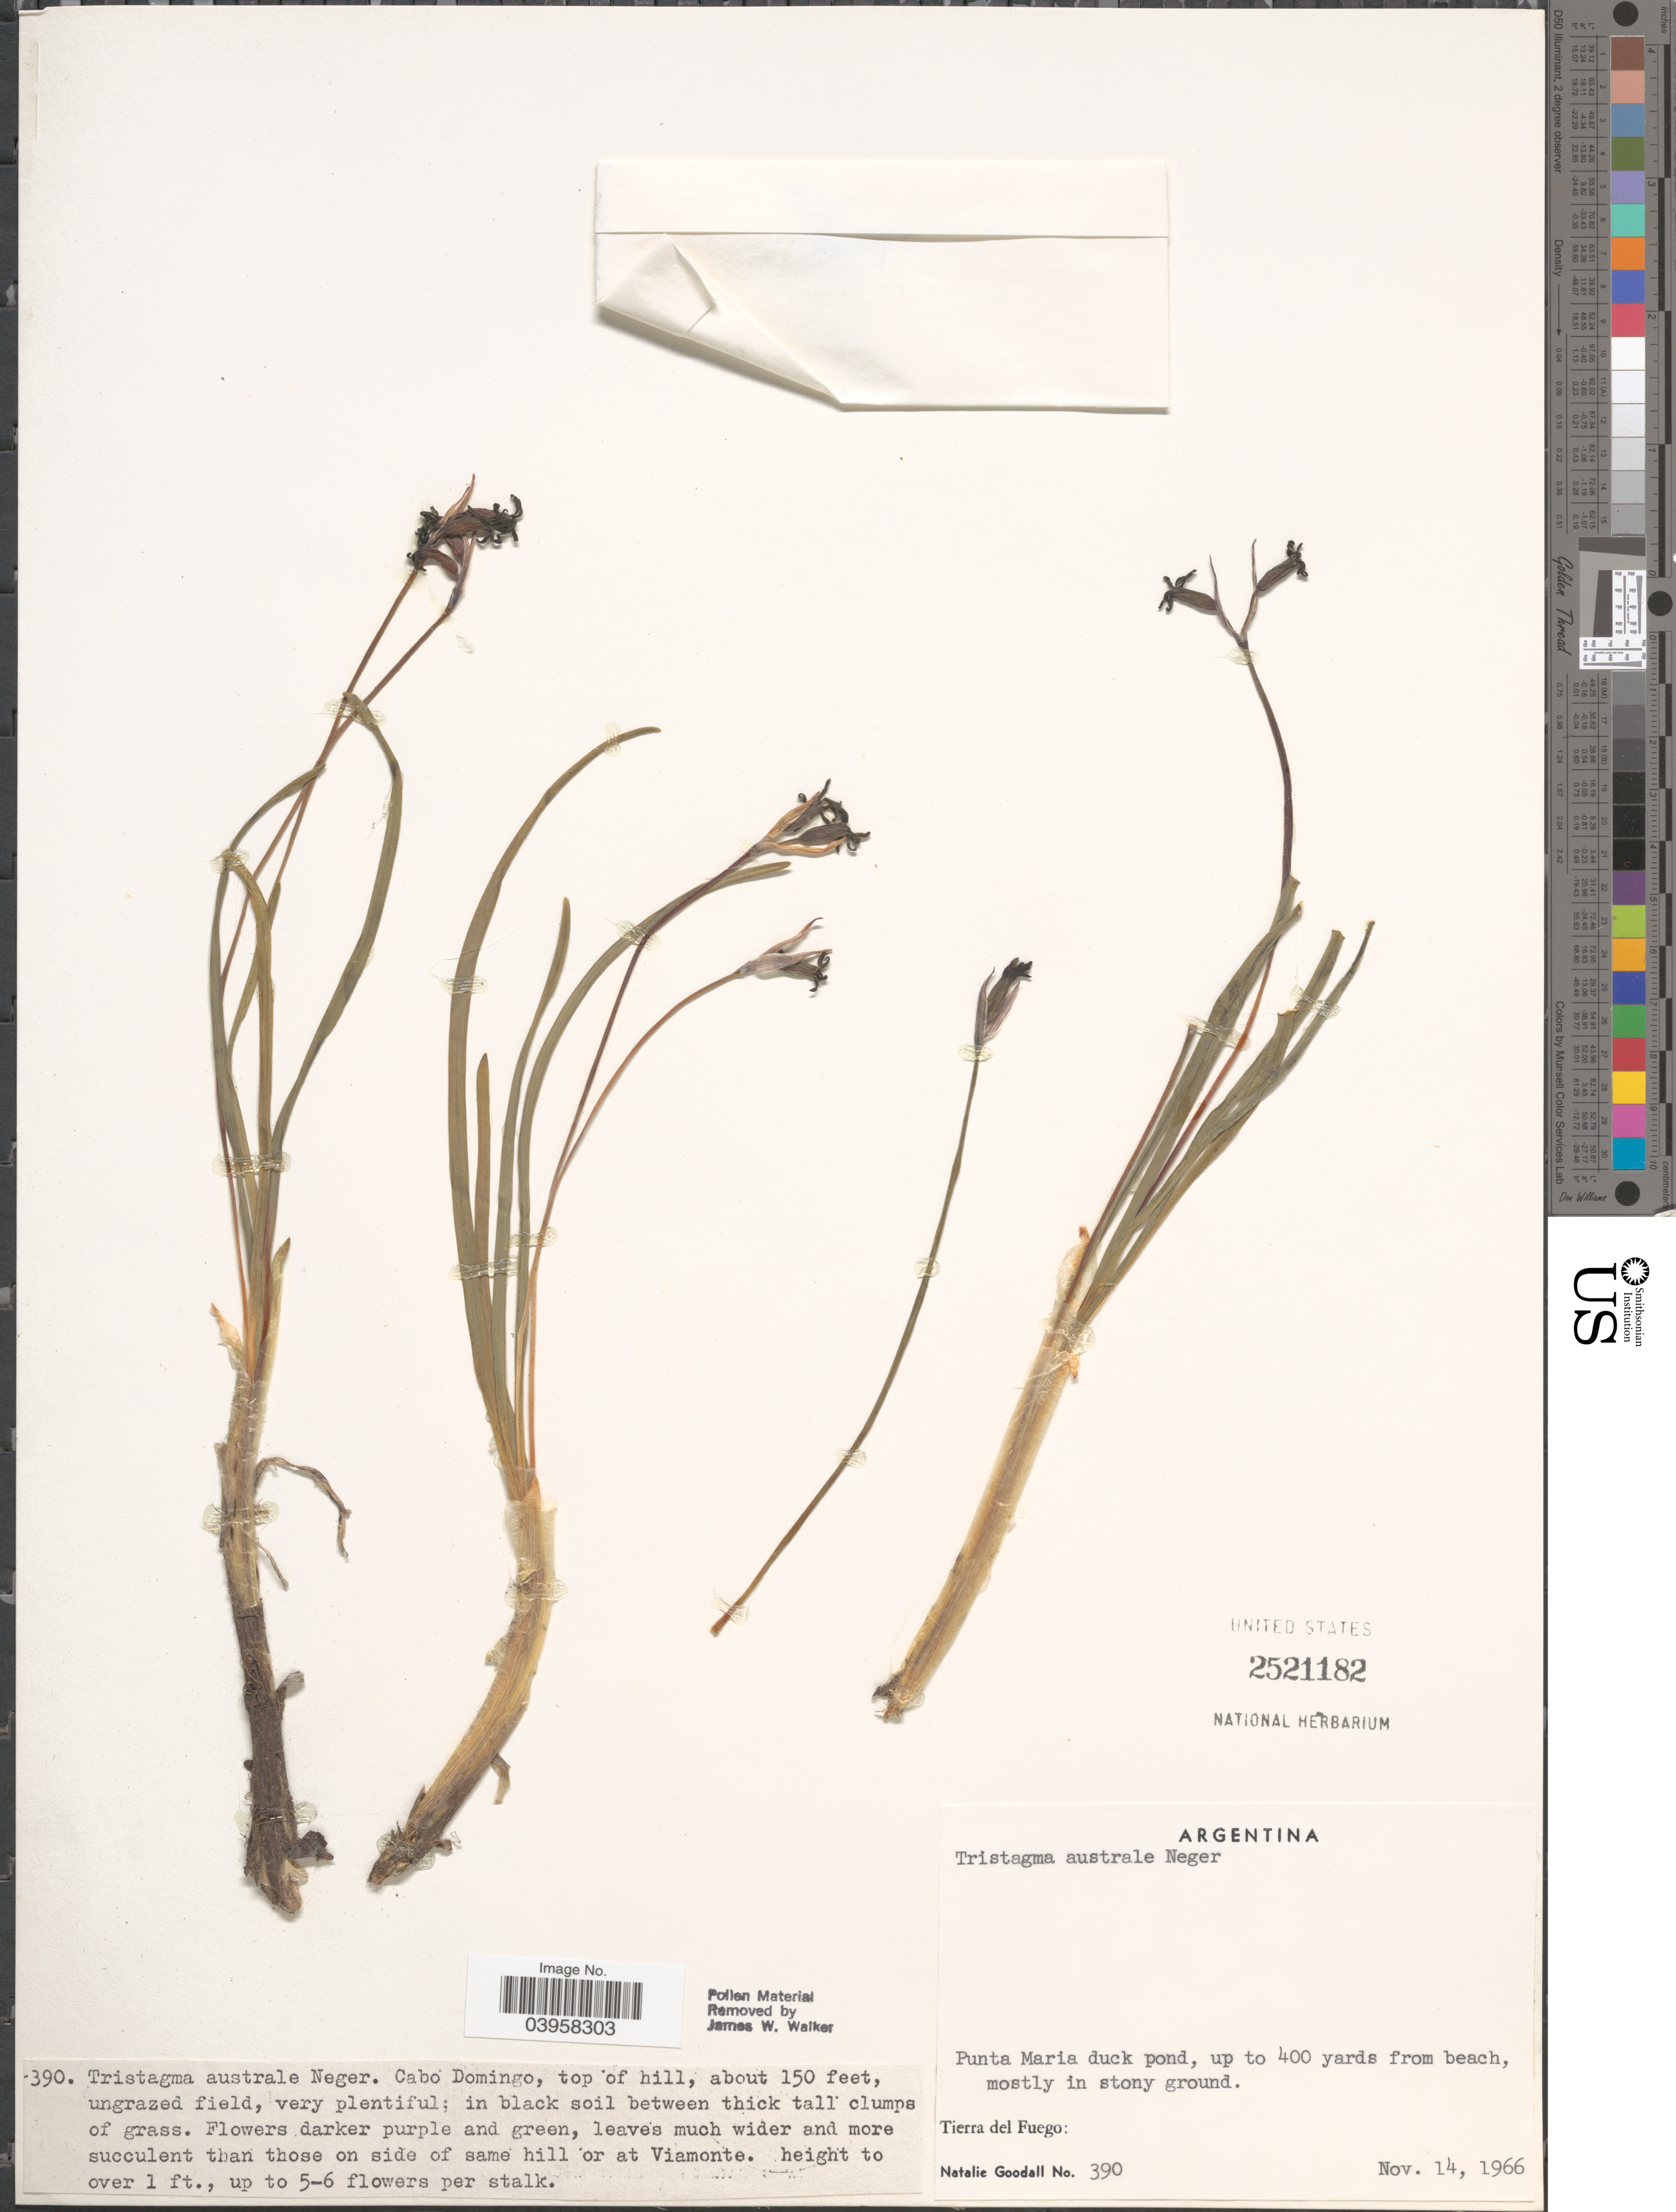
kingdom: Plantae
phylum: Tracheophyta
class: Liliopsida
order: Asparagales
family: Amaryllidaceae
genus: Tristagma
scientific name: Tristagma australe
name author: Neger ex Dusén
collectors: N. Goodall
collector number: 390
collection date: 1966-11-14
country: Argentina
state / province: Tierra del Fuego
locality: Punta Maria duck pond, up to 400 yards from beach, mostly in stony ground. Cabo Domingo, top of hill.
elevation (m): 46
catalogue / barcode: US 2521182